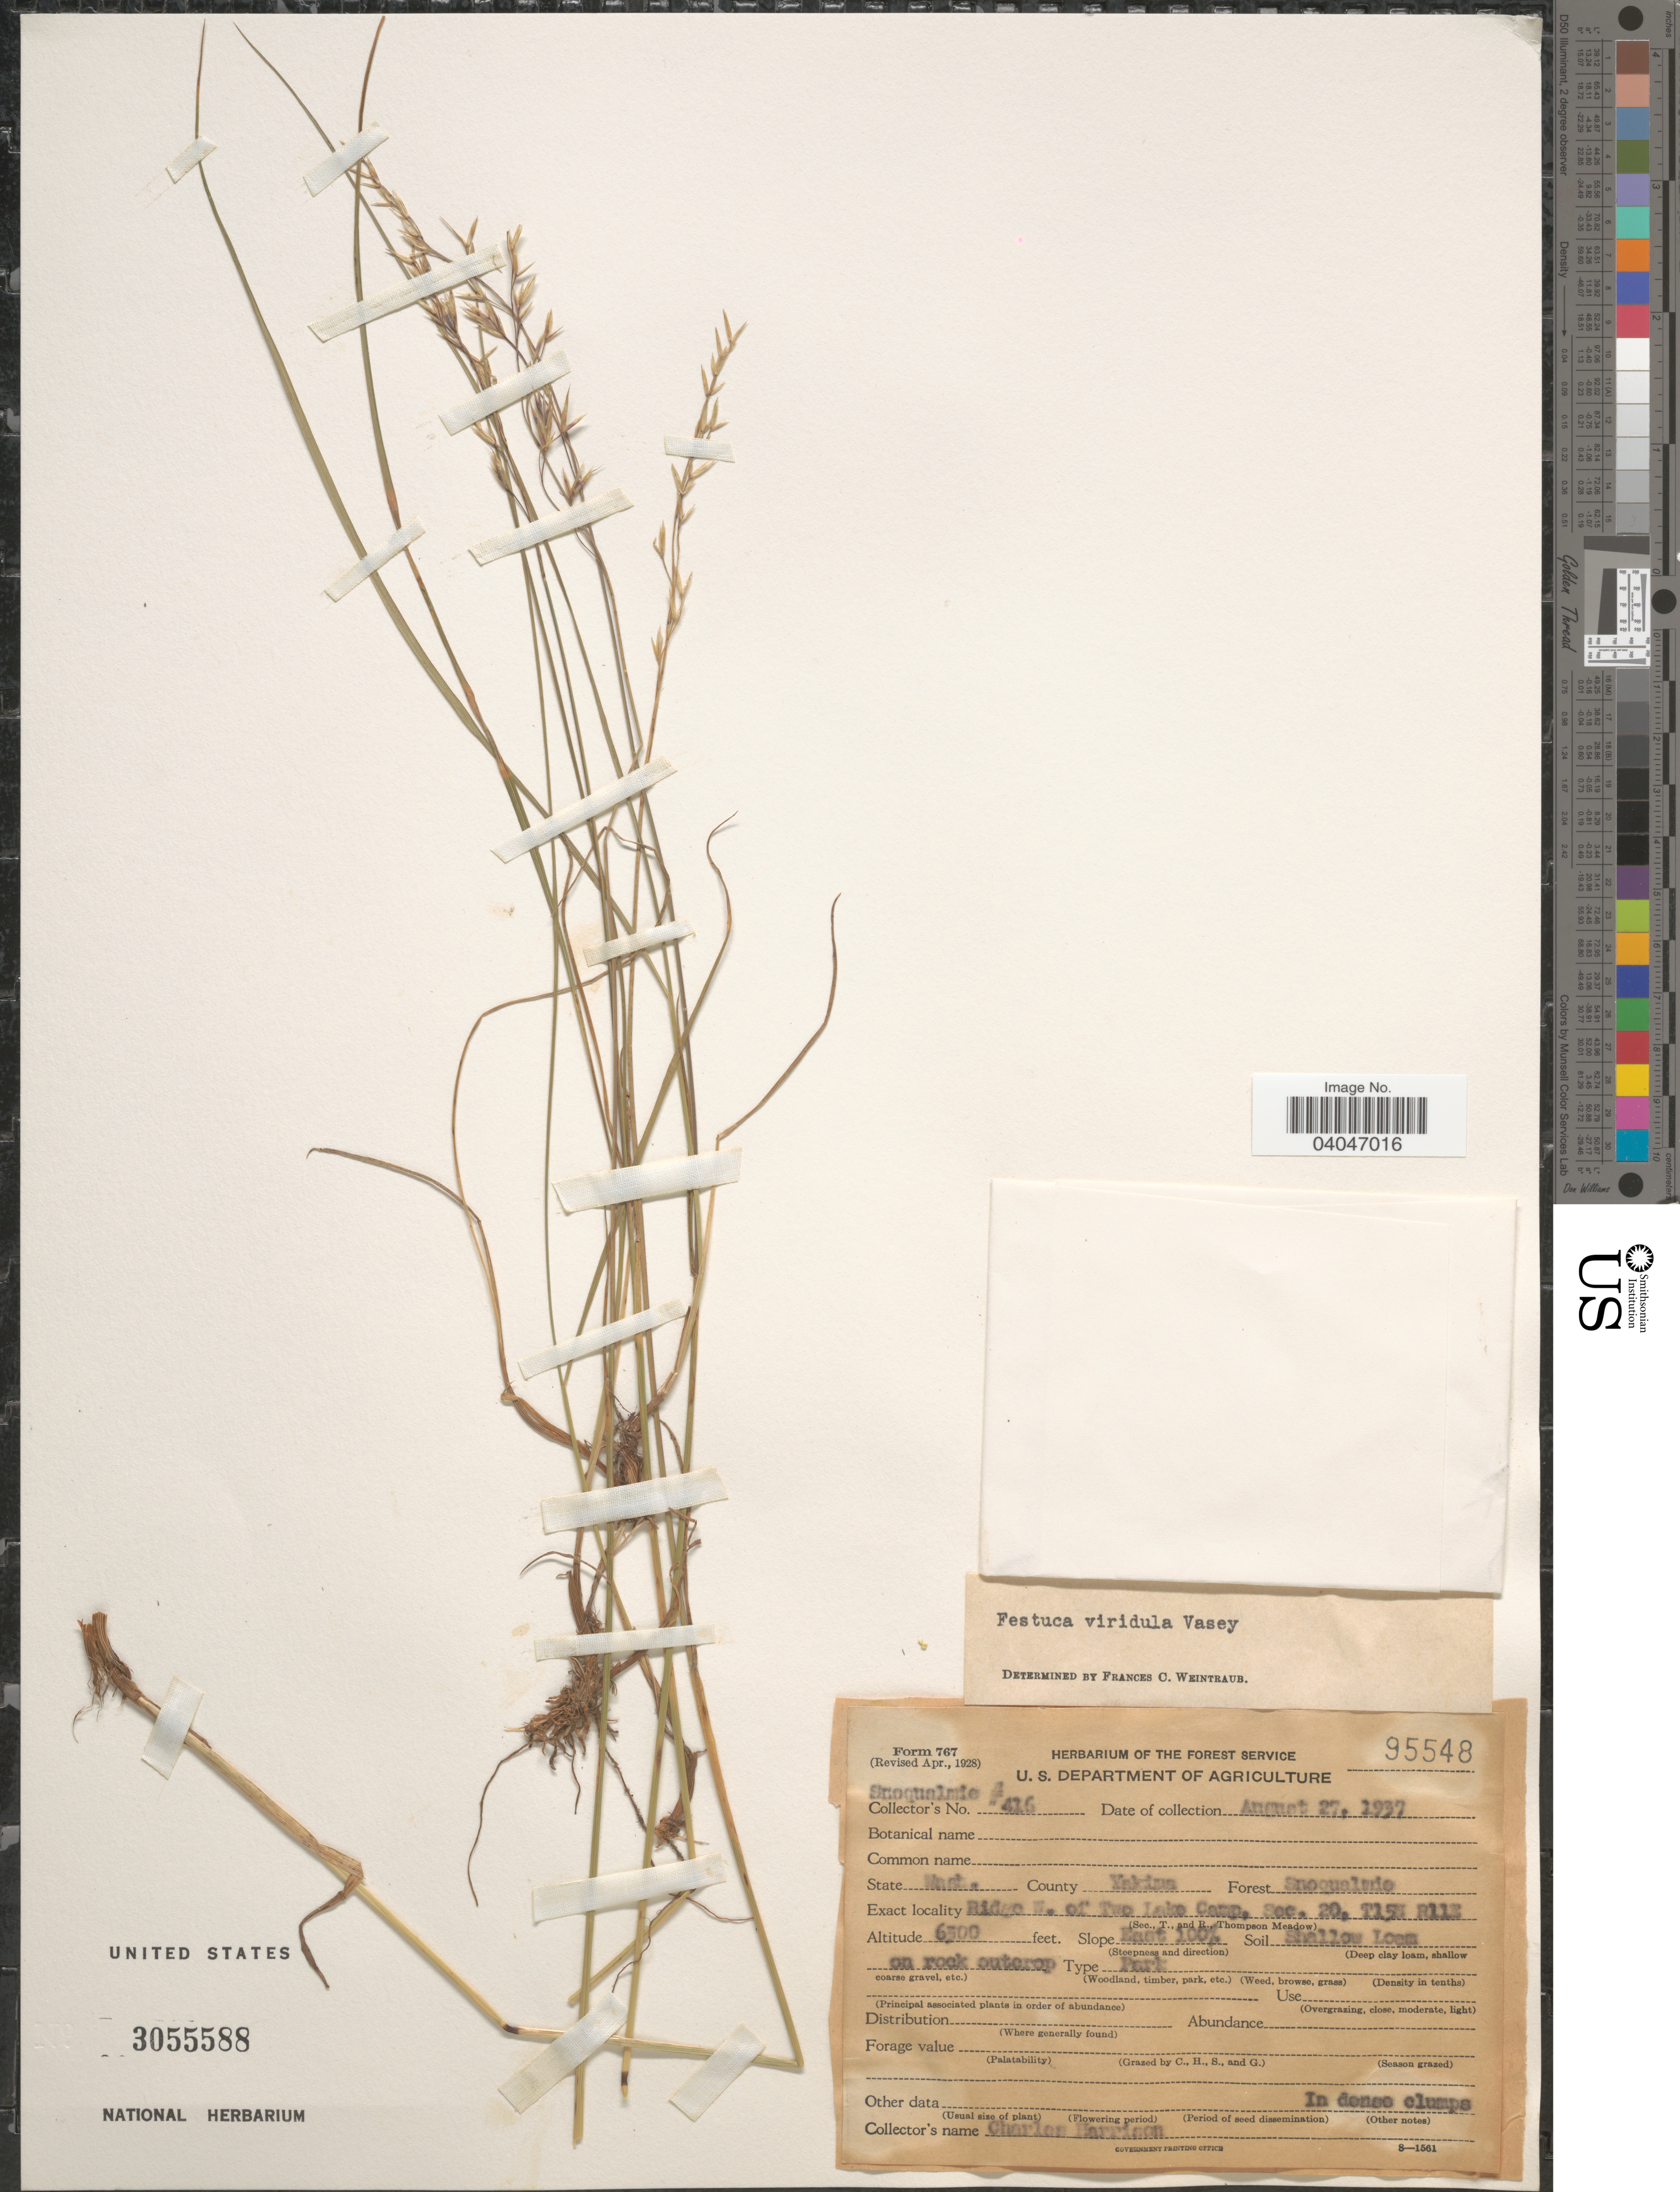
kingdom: Plantae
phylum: Tracheophyta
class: Liliopsida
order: Poales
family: Poaceae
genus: Festuca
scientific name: Festuca viridula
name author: Vasey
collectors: C. Harrison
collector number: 416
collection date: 1937-08-27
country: United States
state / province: Washington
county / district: Yakima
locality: County Yakima. Forest Snoqualmie. Ridge W. of Two Lake Camp, Sec. 20, T15N R11E. Slope East 100%.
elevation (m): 1920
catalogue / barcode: US 3055588